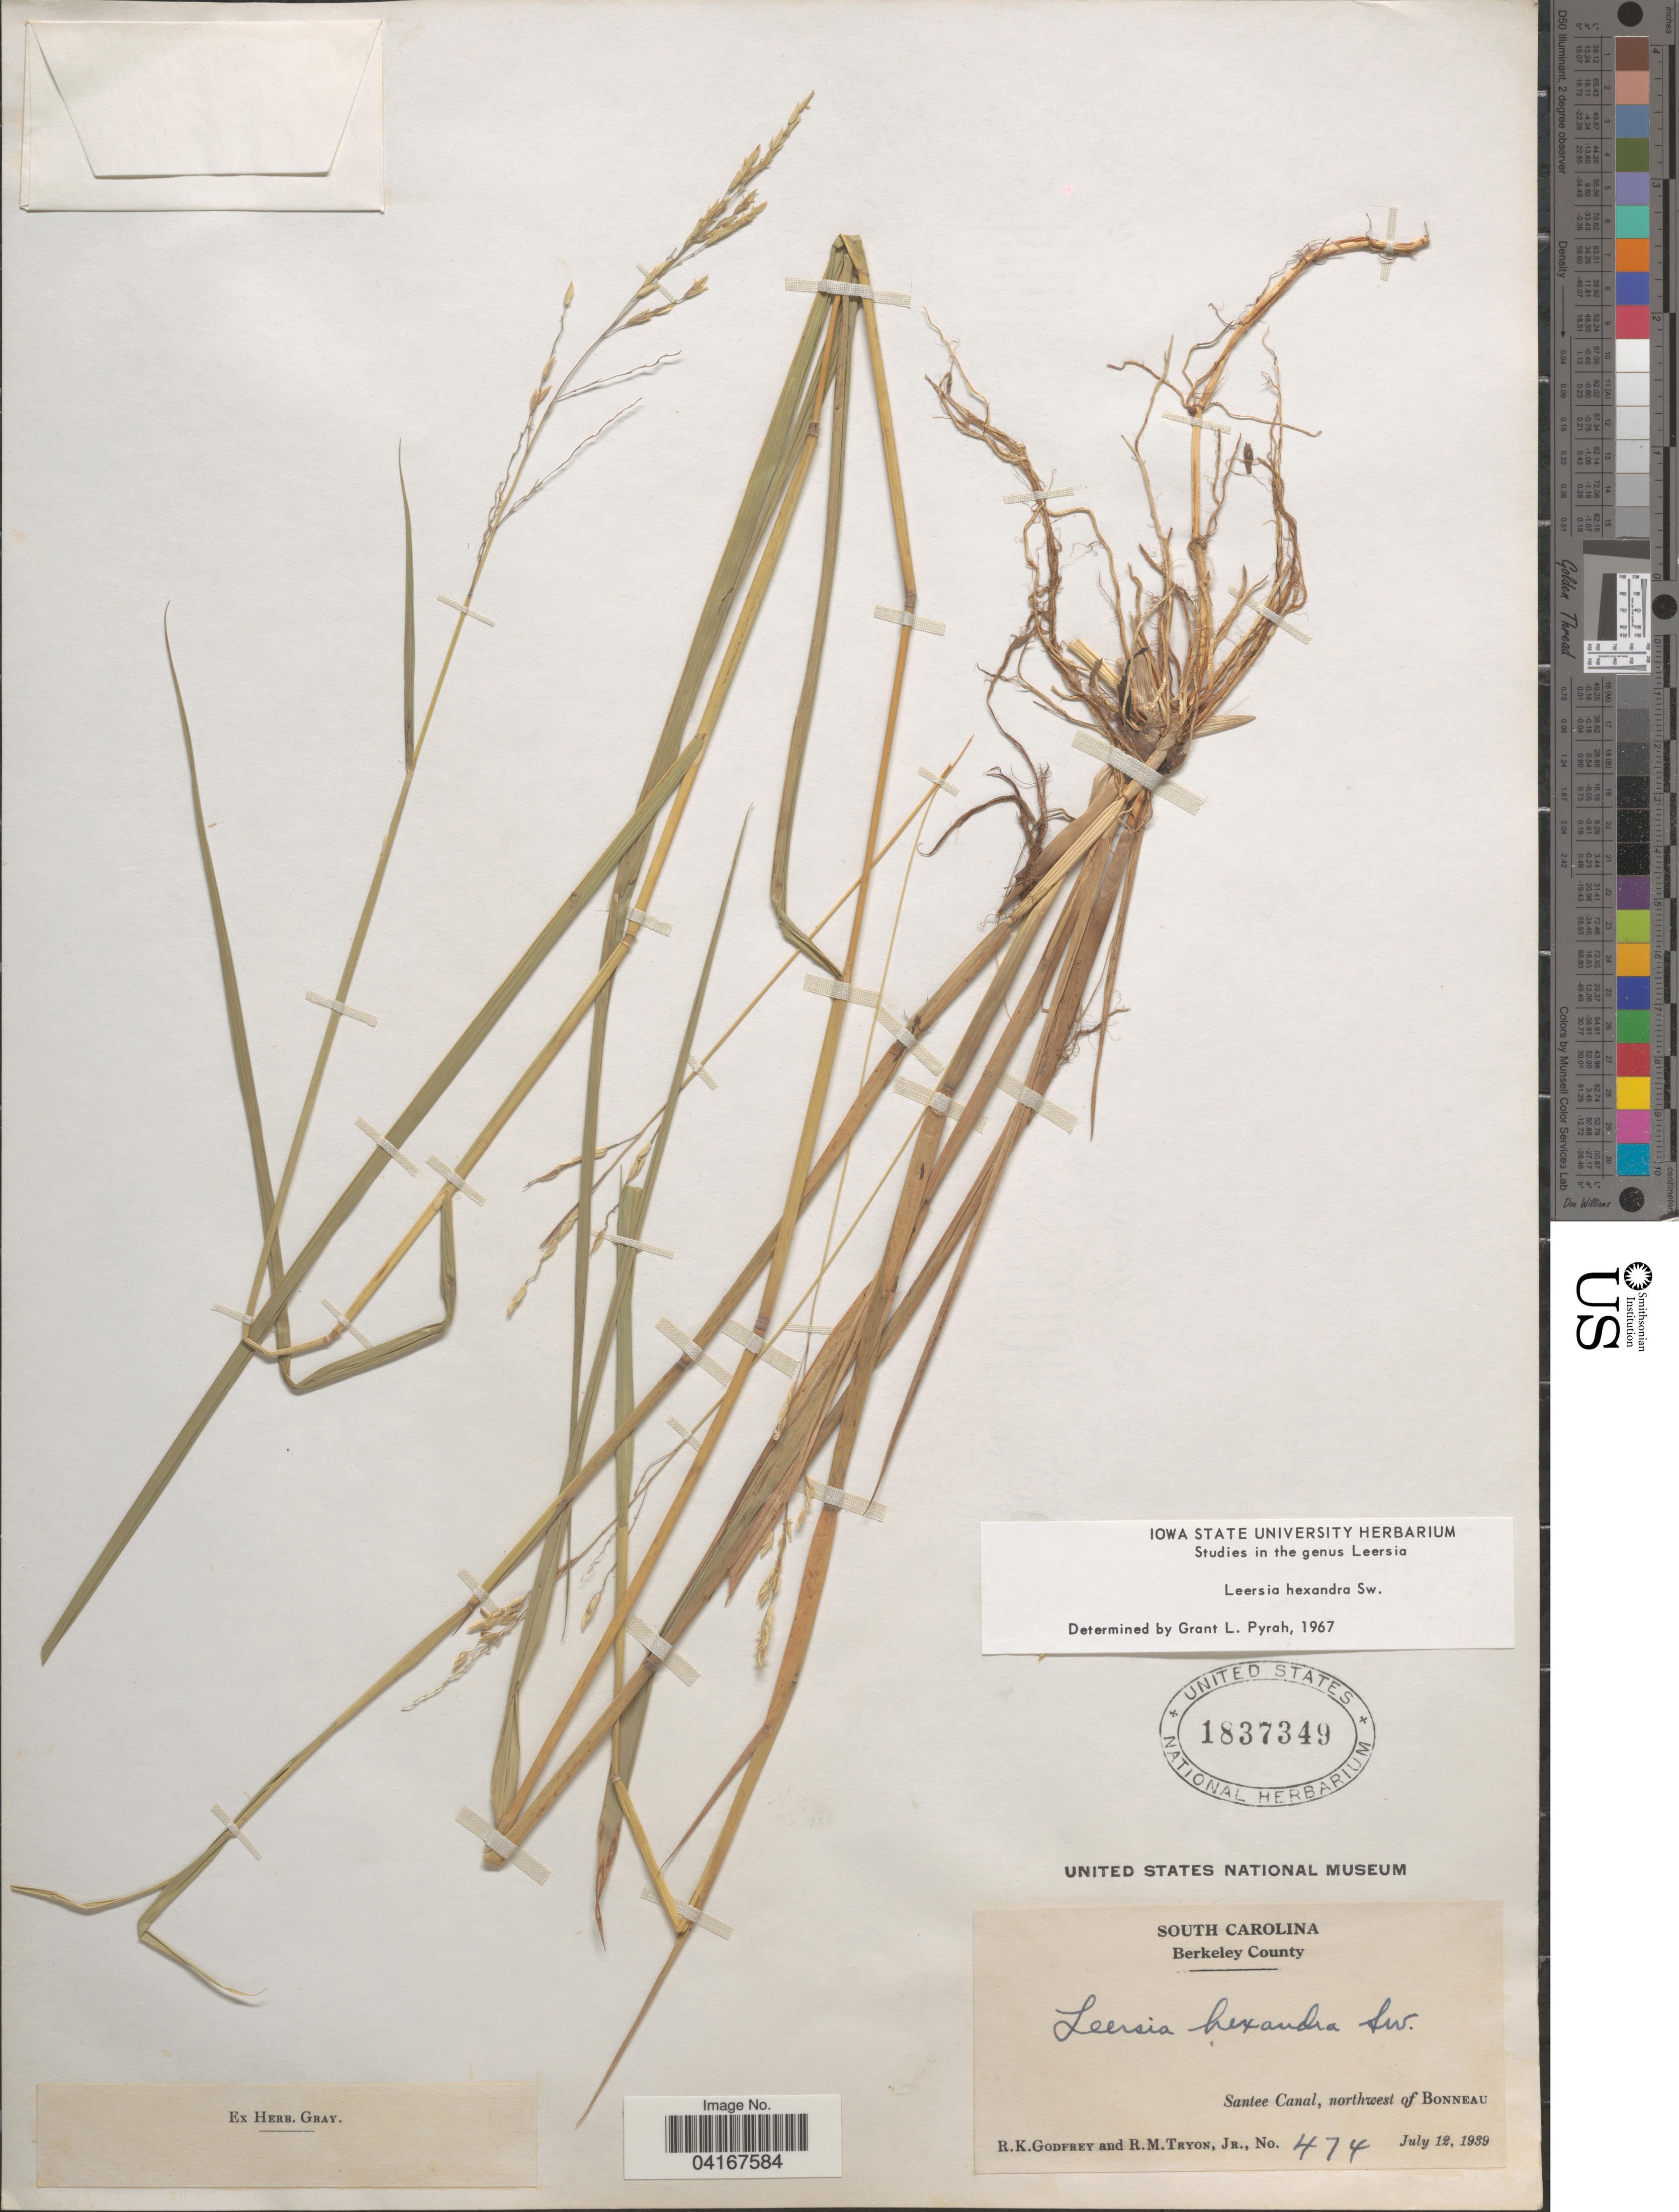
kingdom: Plantae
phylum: Tracheophyta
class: Liliopsida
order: Poales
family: Poaceae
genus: Leersia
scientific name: Leersia hexandra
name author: Sw.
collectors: R. K. Godfrey & R. Tryon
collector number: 474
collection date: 1939-07-12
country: United States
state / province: South Carolina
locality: Berkeley County. Santee Canal, northwest of Bonneau.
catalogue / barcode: US 1837349